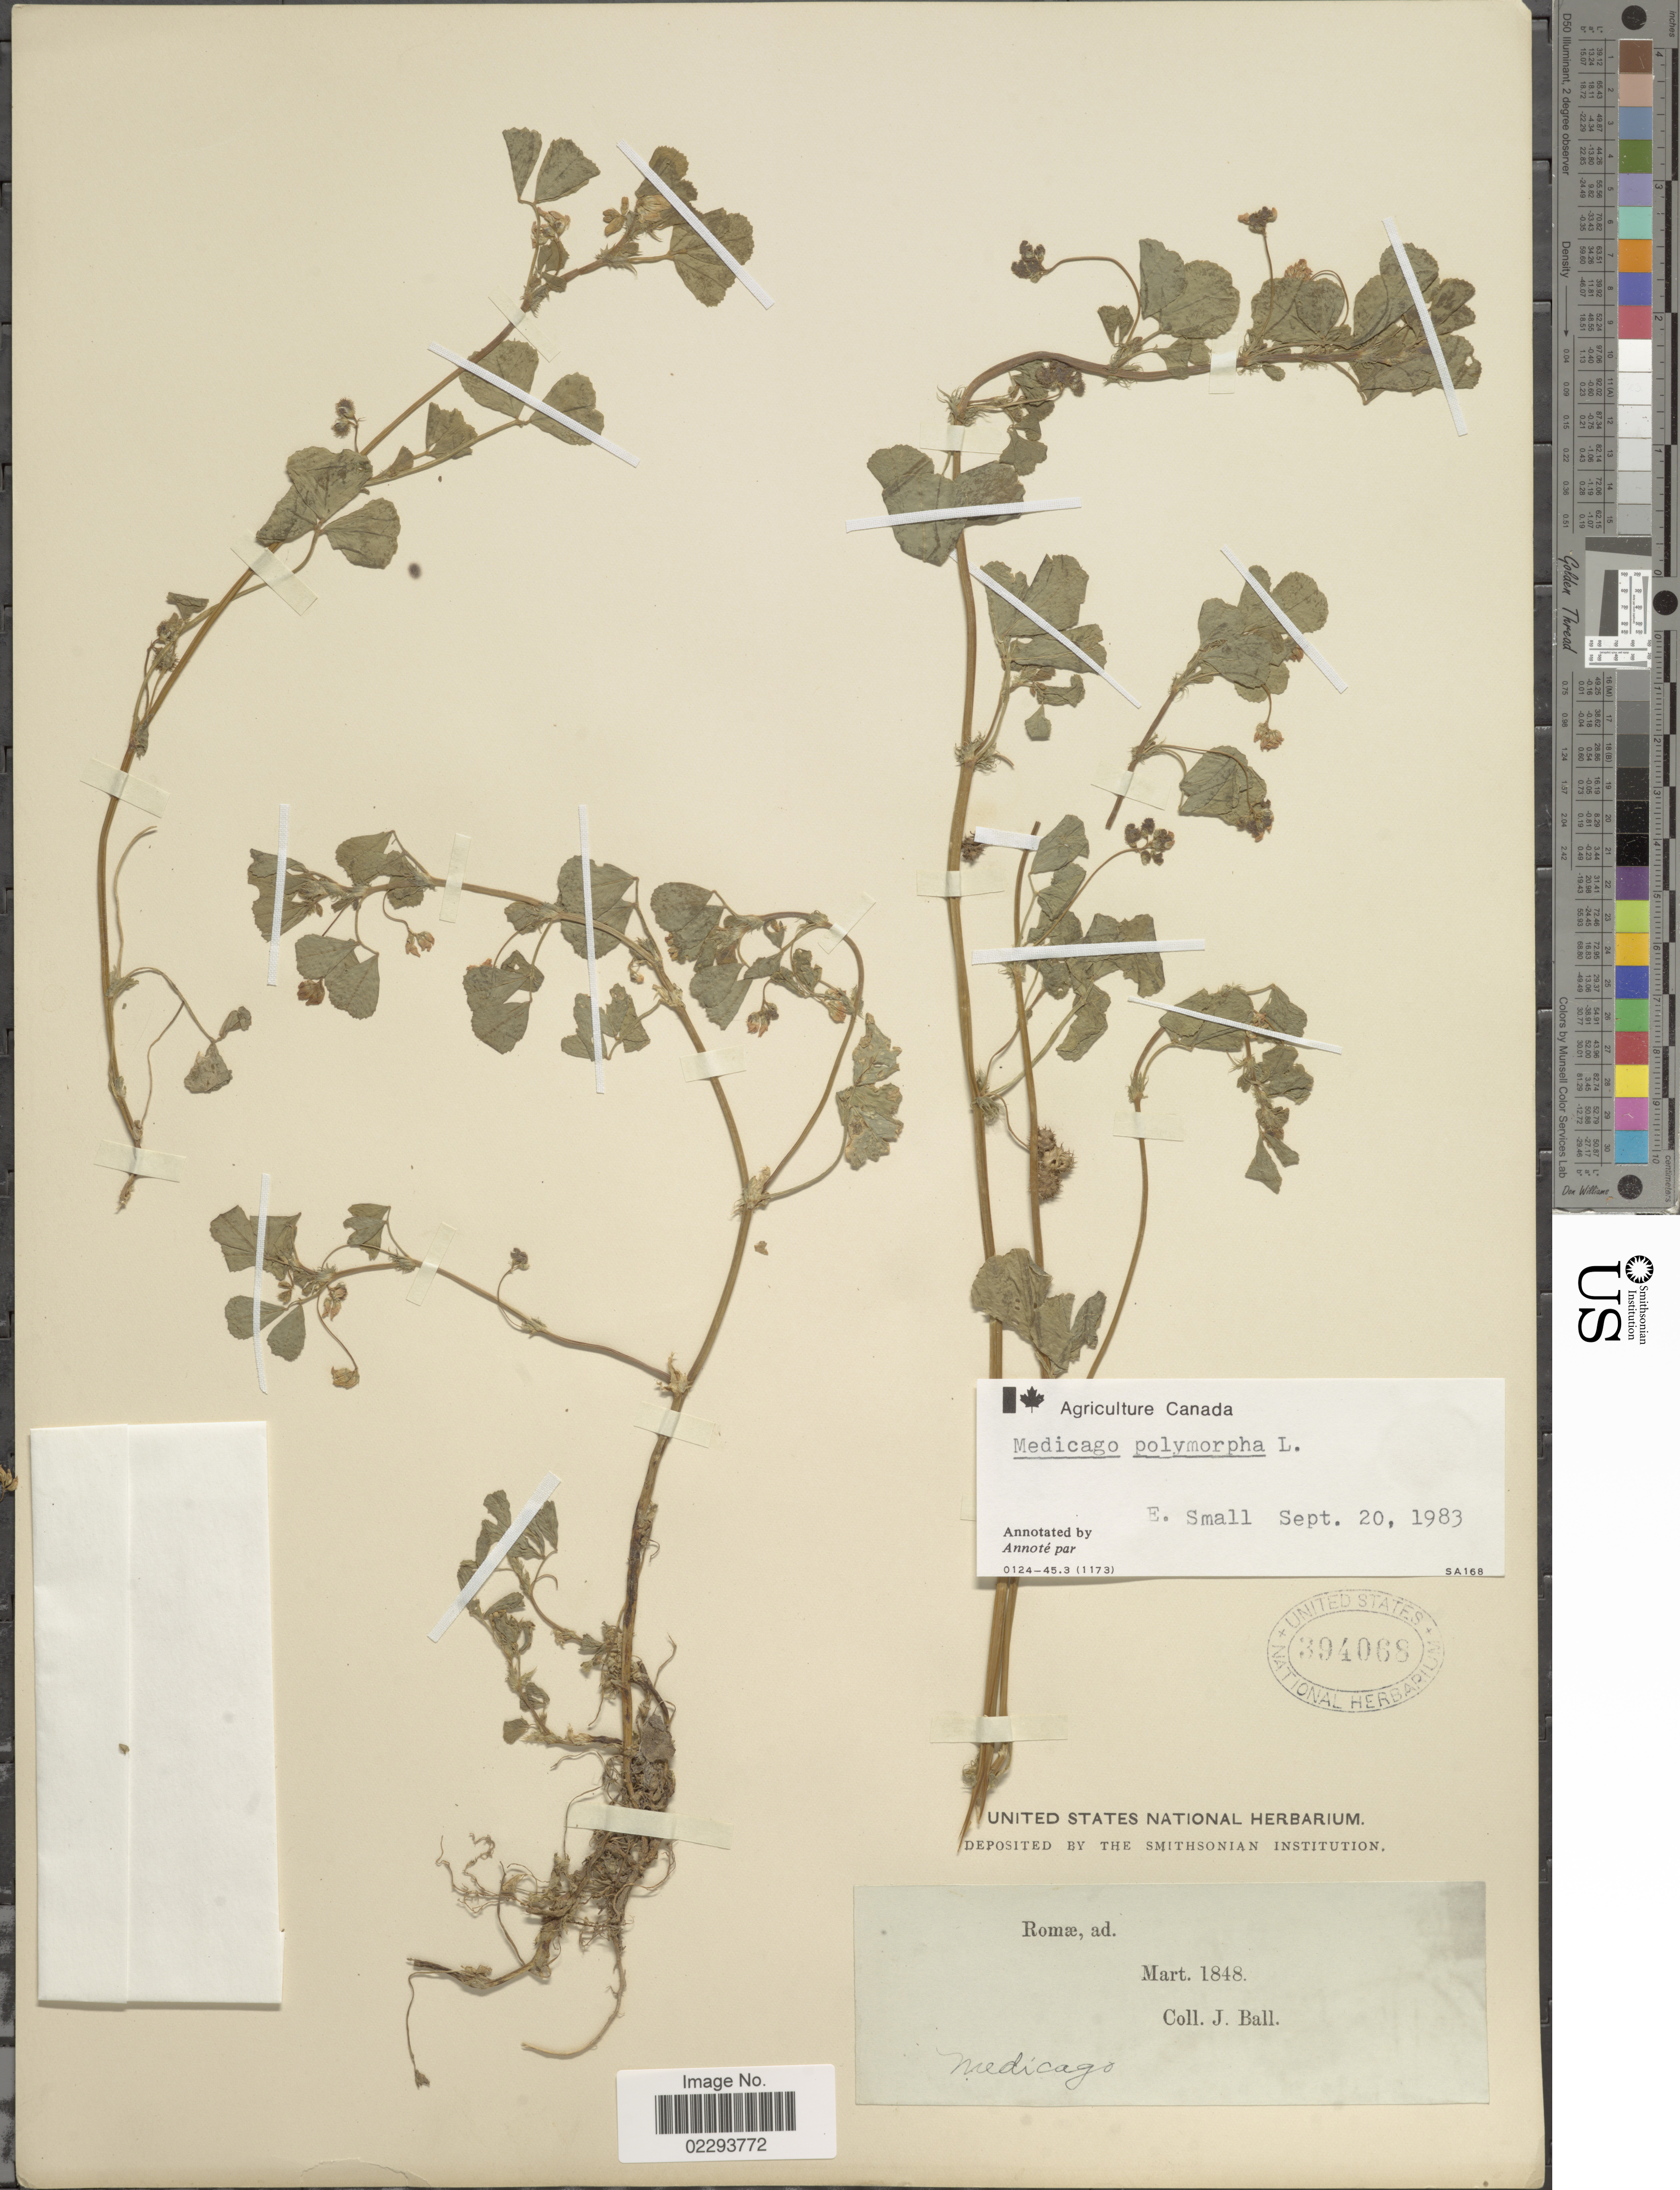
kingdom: Plantae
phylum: Tracheophyta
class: Magnoliopsida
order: Fabales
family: Fabaceae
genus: Medicago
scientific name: Medicago polymorpha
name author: L.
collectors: J. Ball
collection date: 1848-03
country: Italy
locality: Romae, ad.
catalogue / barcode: US 394068